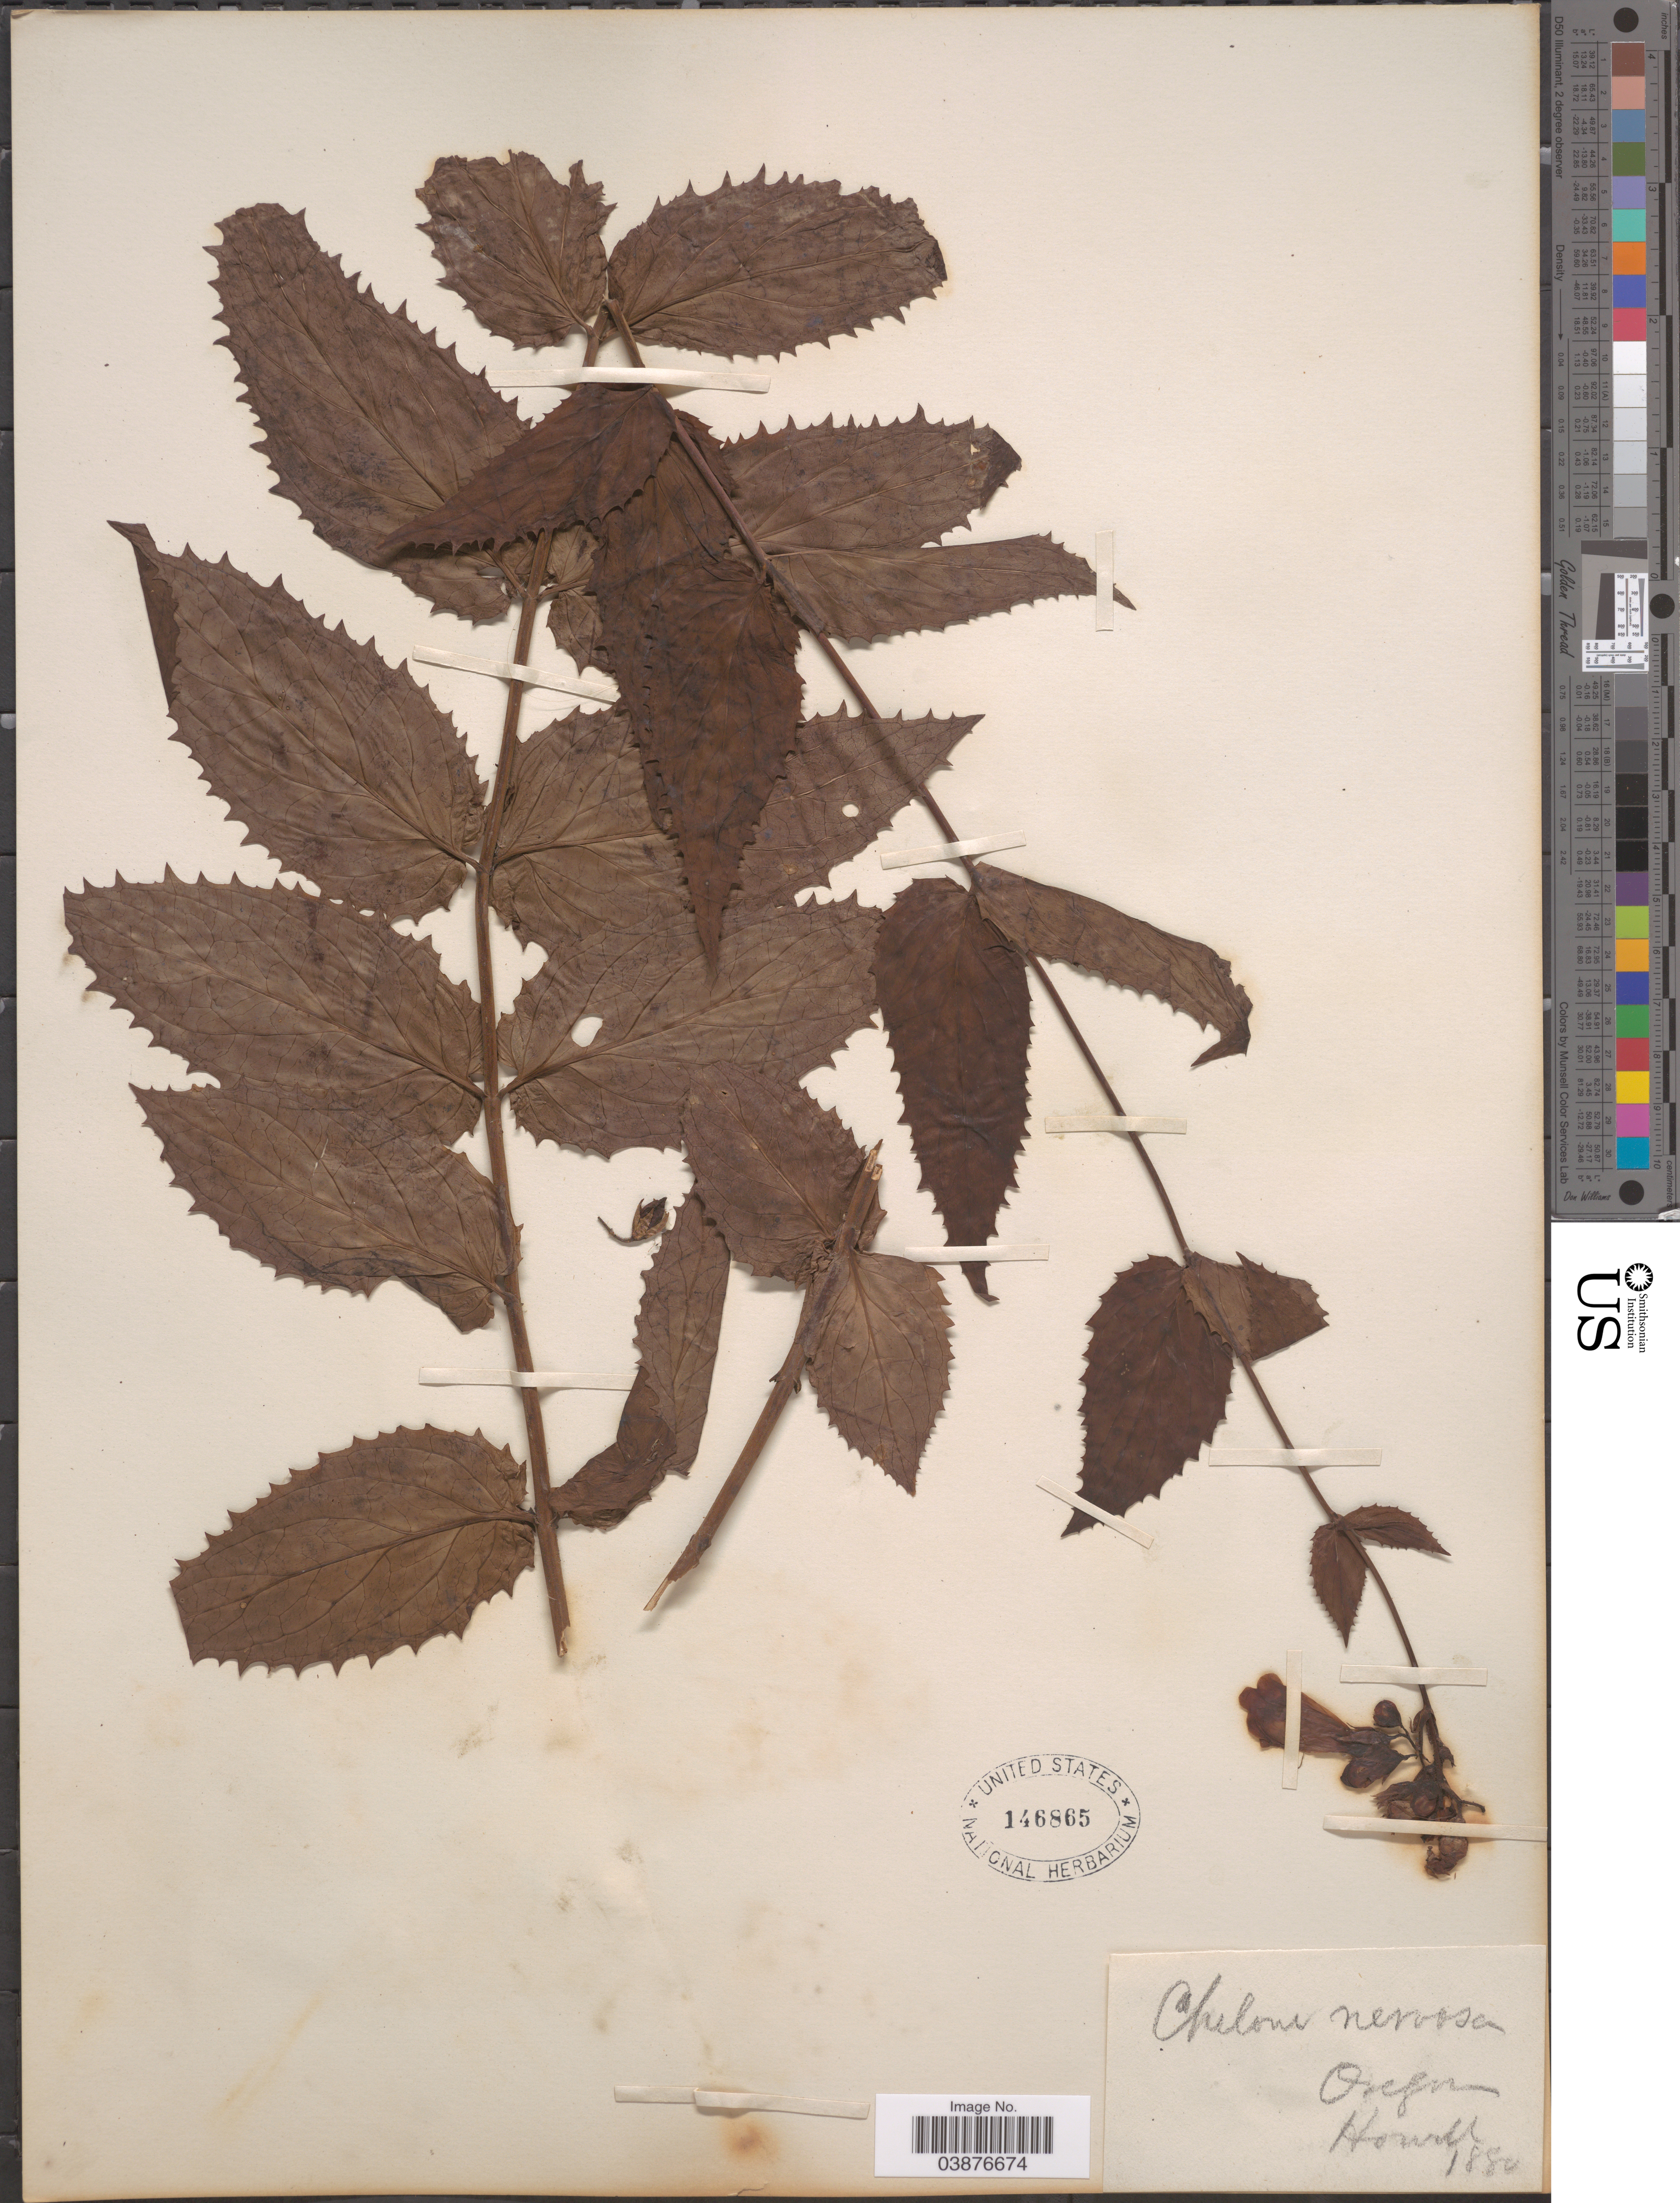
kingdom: Plantae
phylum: Tracheophyta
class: Magnoliopsida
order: Lamiales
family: Plantaginaceae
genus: Penstemon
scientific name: Penstemon nemorosus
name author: (Douglas ex Lindl.) Trautv.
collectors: -. Howell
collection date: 1880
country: United States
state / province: Oregon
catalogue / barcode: US 146865